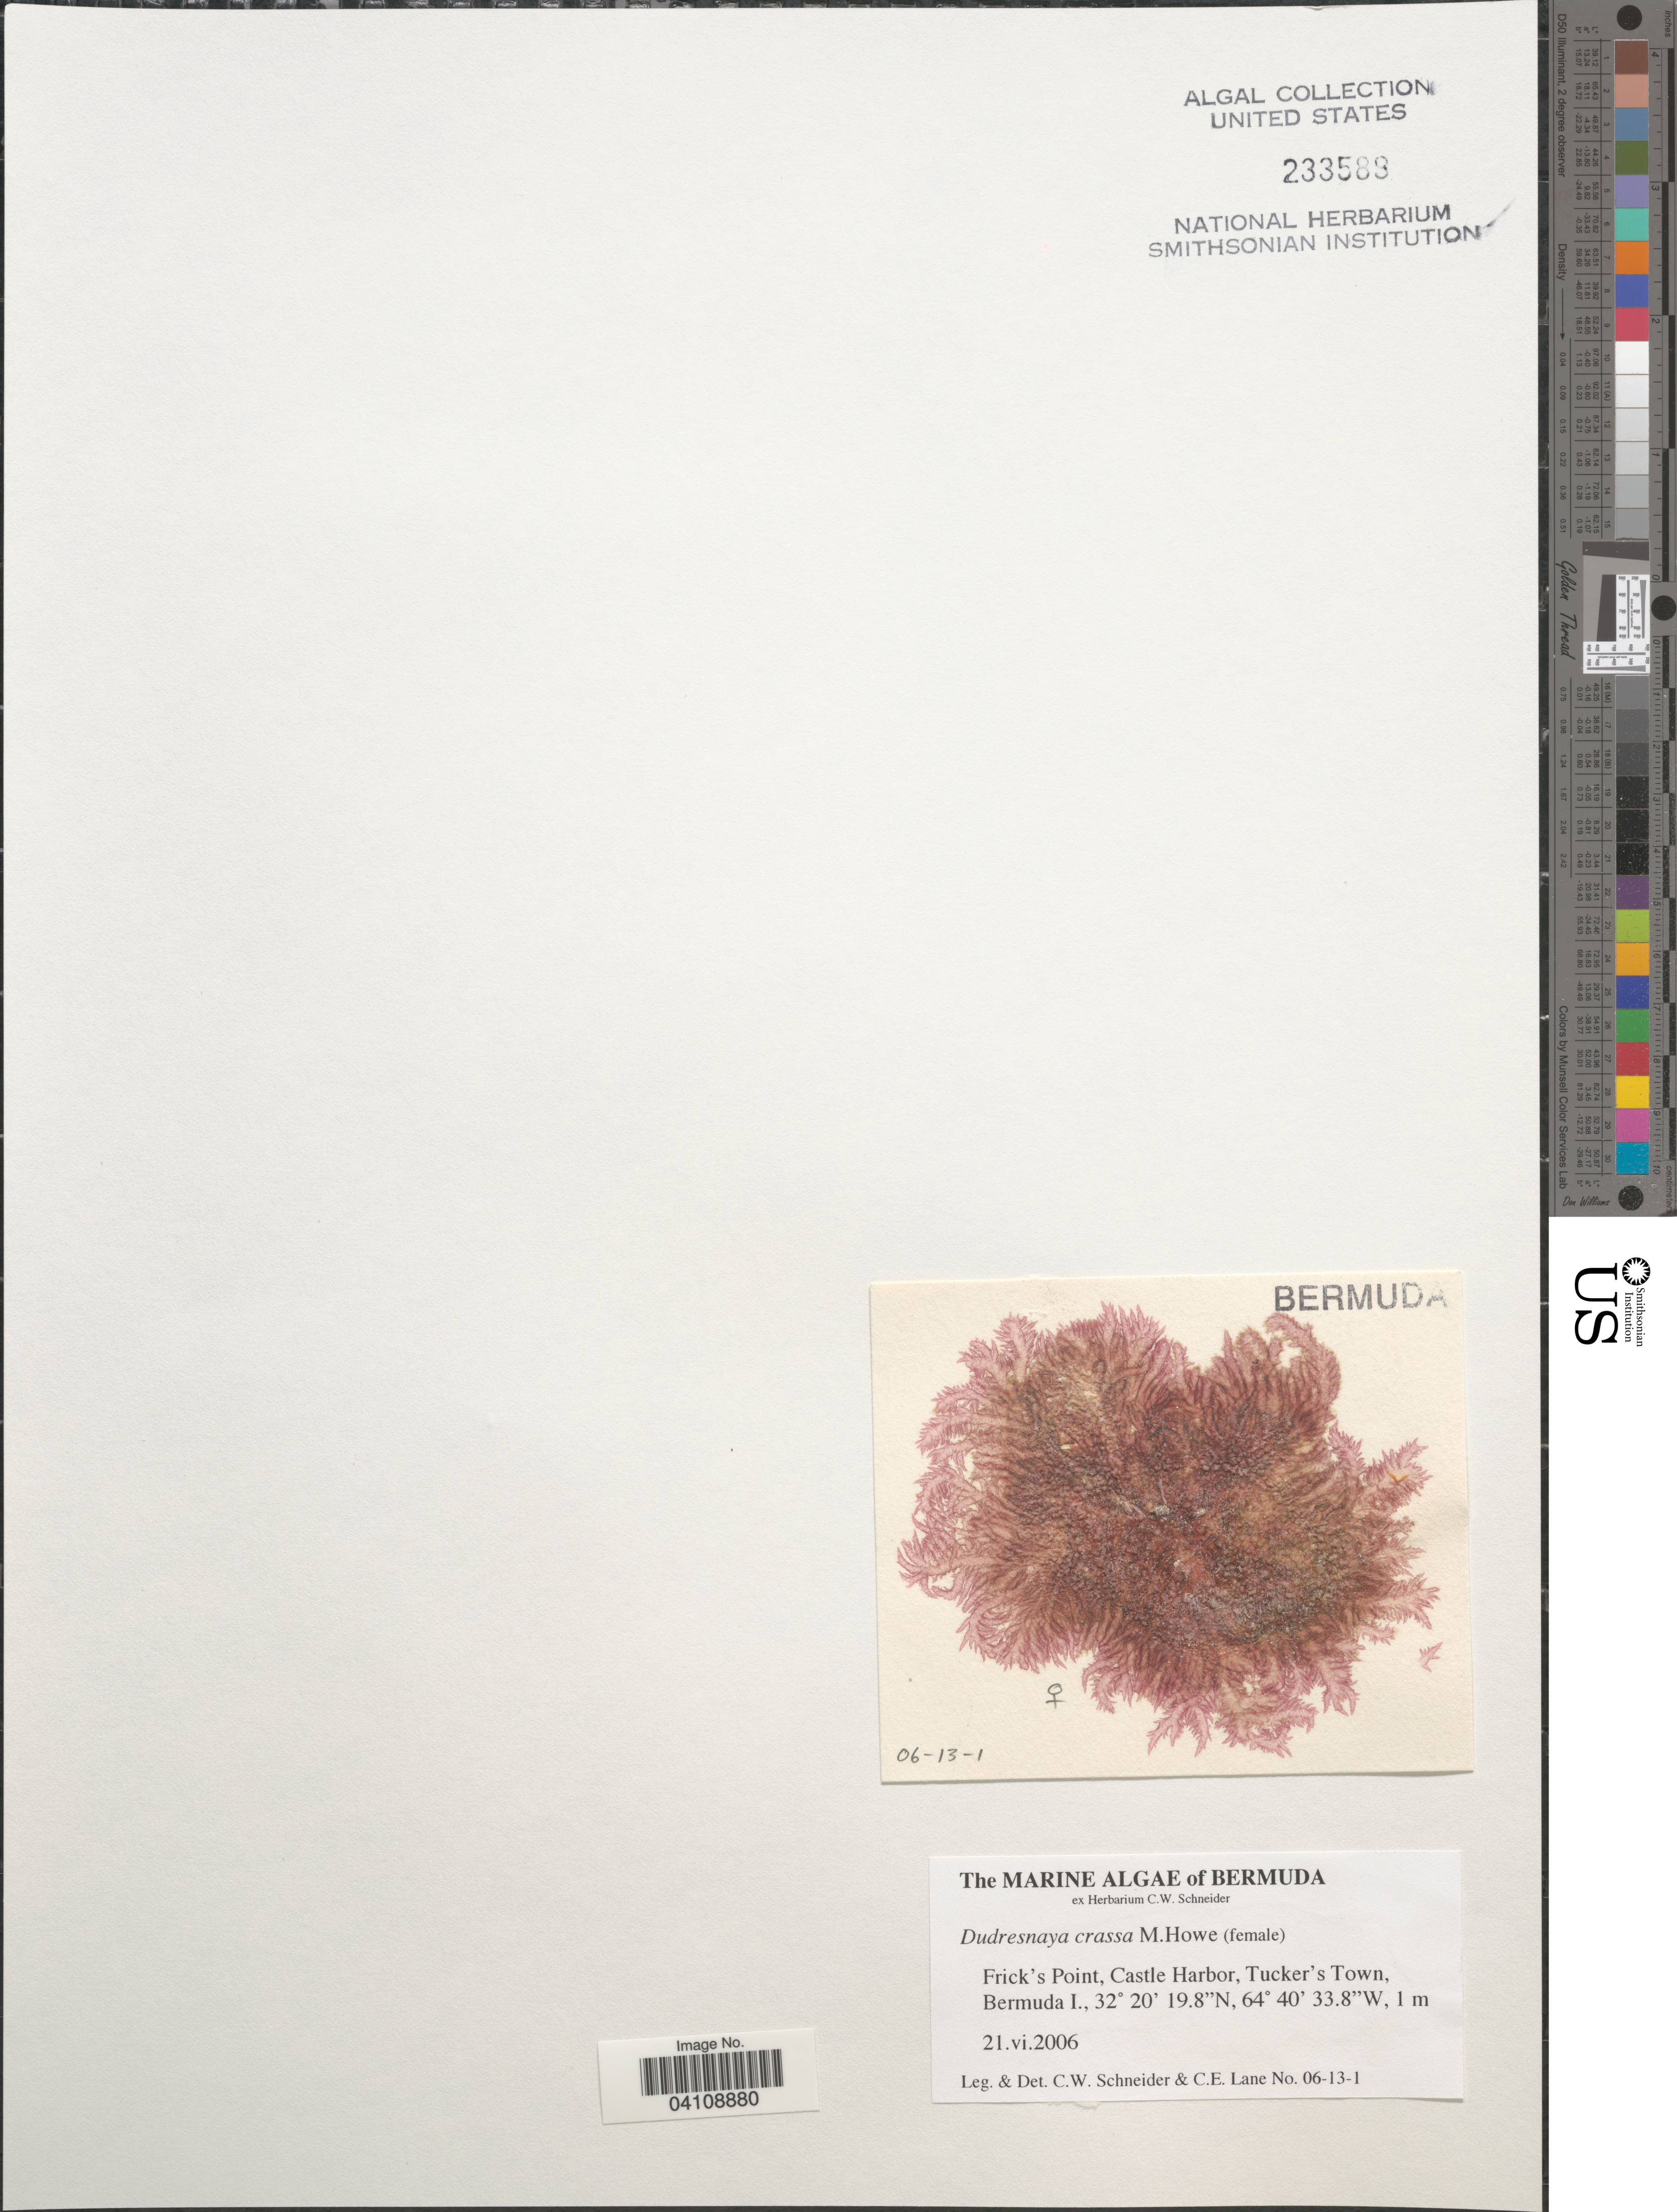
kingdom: Plantae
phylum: Rhodophyta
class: Florideophyceae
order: Gigartinales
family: Dumontiaceae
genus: Dudresnaya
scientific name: Dudresnaya crassa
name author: M. Howe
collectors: C. W.Schneider & C. E. Lane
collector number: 06-13-1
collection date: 2006-06-21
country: Bermuda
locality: Frick's Point, Castle Harbor, Tucker's Town, Bermuda I.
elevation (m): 1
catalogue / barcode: US 233589